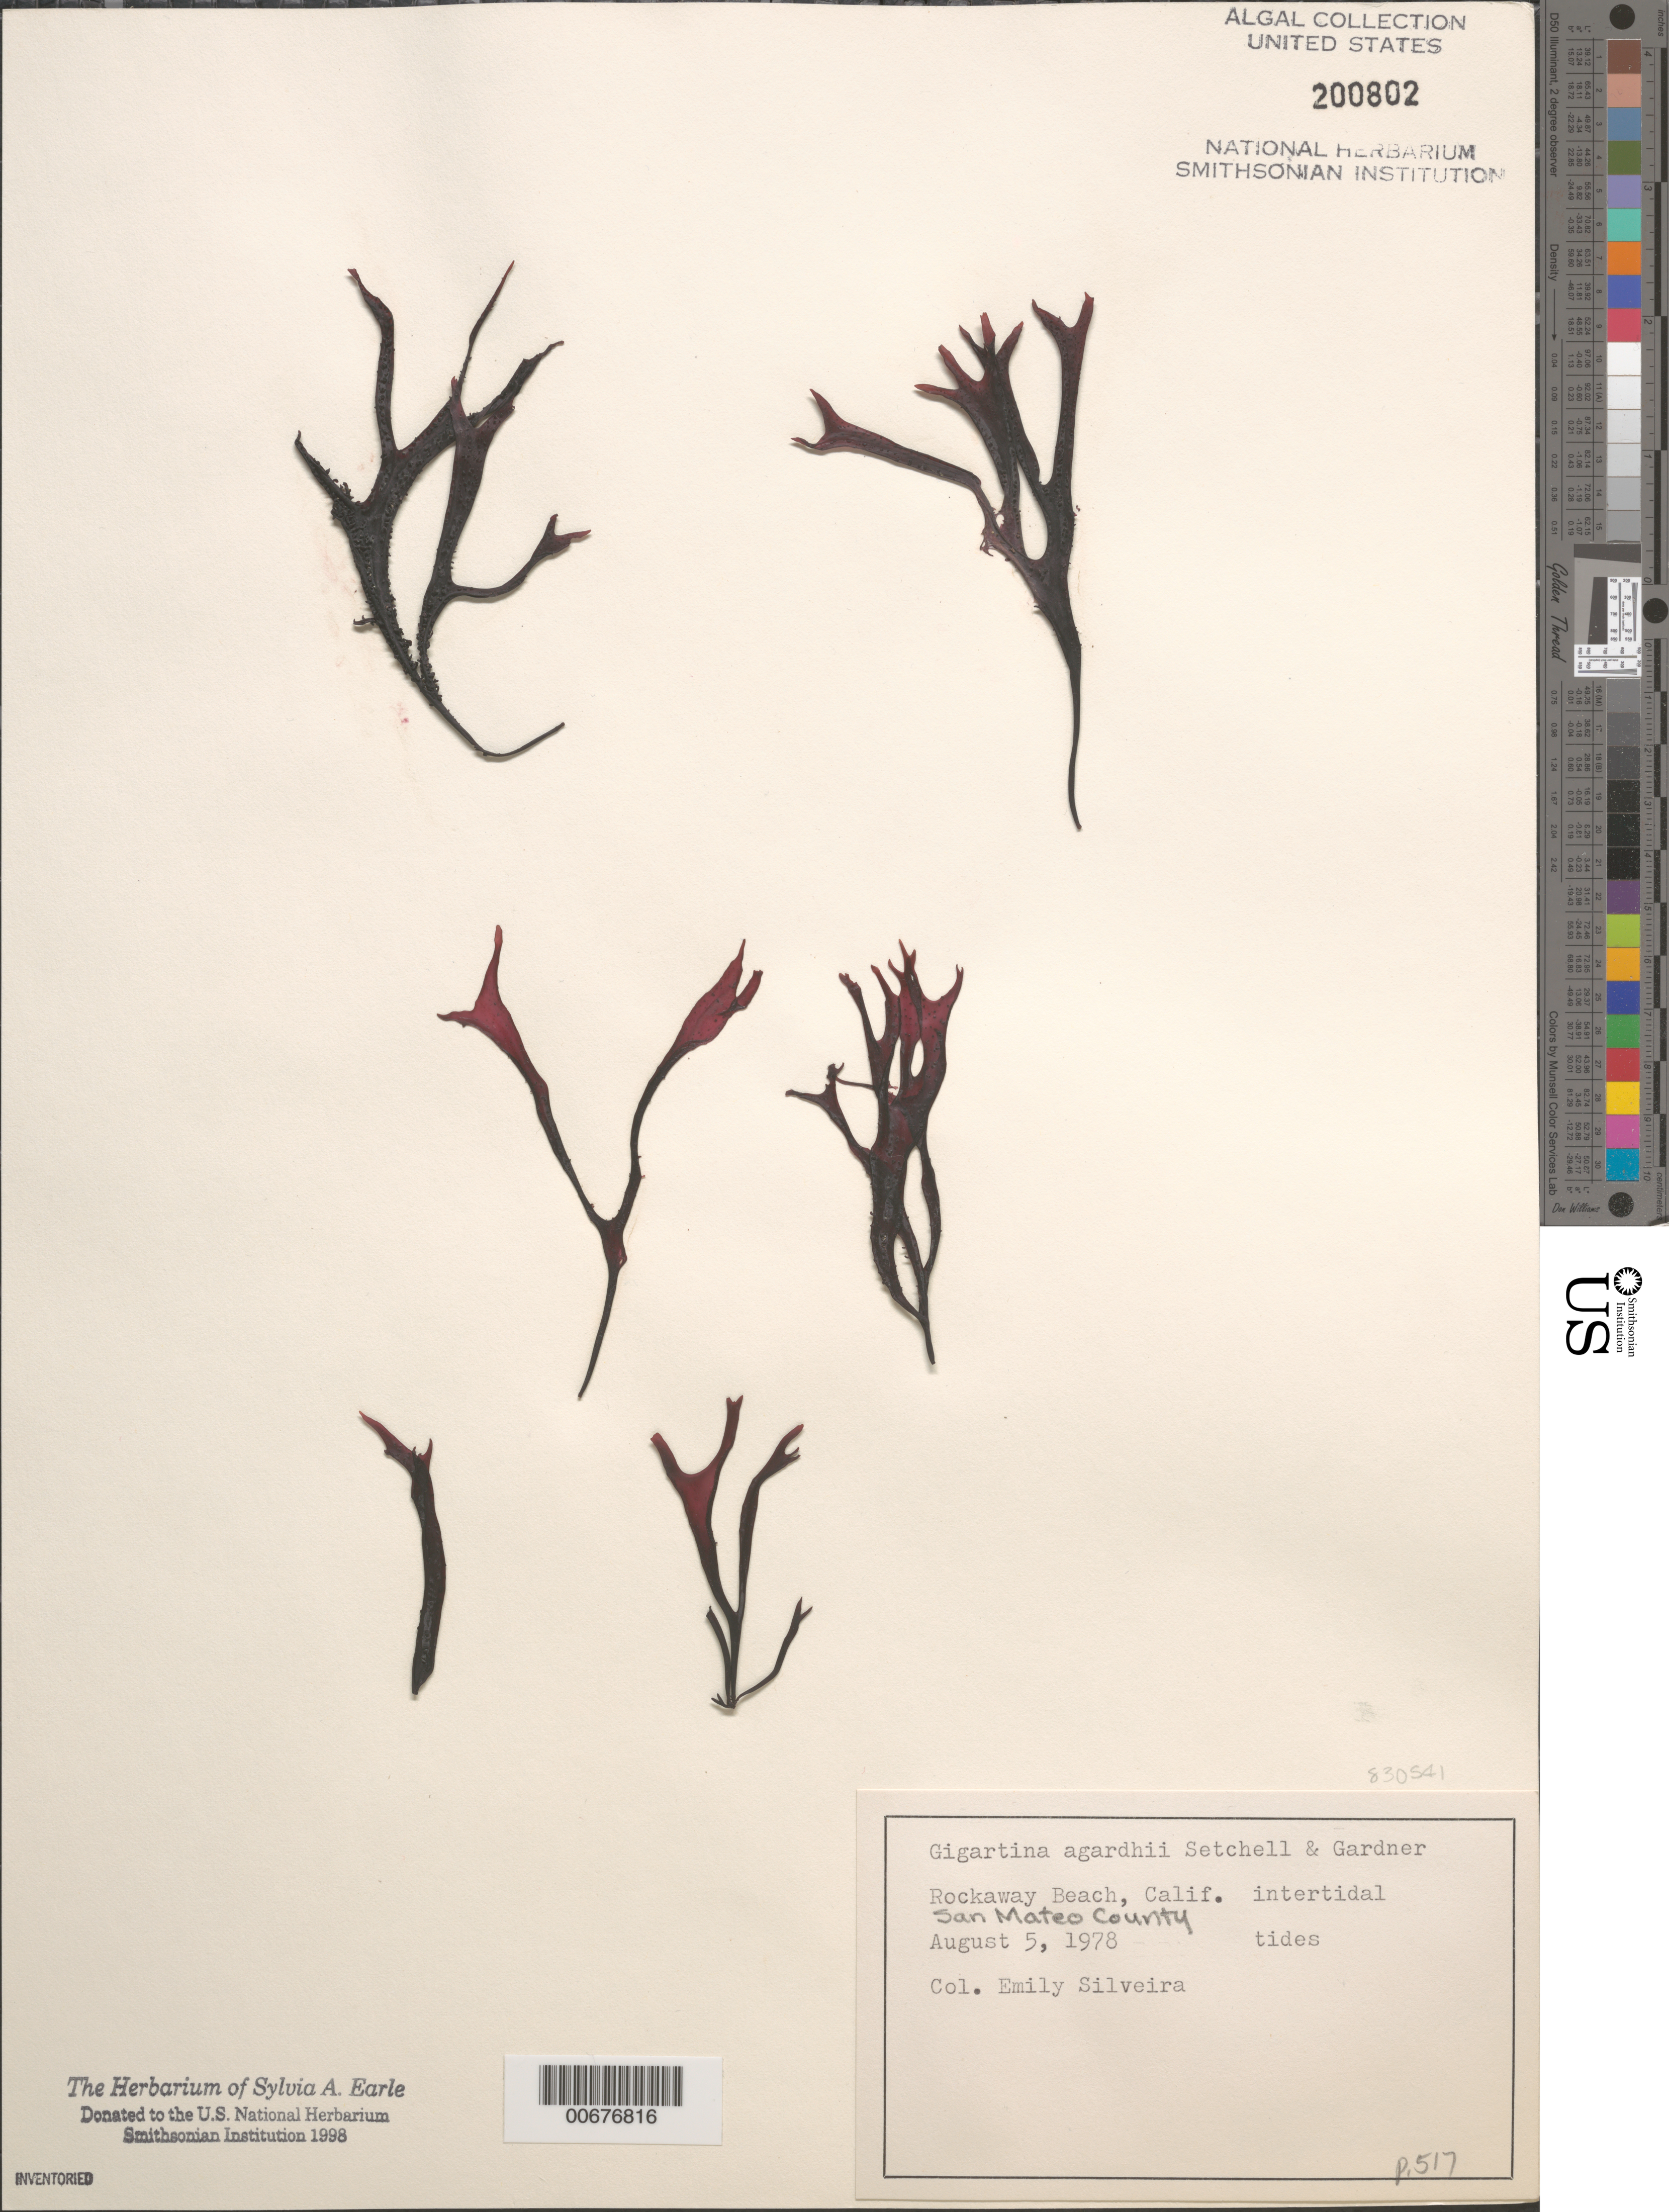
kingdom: Plantae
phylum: Rhodophyta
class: Florideophyceae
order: Gigartinales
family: Phyllophoraceae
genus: Mastocarpus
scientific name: Mastocarpus agardhii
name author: (Setchell & N.L. Gardner) S.C. Lindstrom et al.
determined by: Algae name updating Project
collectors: E. A. Silveira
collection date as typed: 05 Aug 1978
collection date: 1978-08-05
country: United States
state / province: California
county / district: San Mateo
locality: Rockaway Beach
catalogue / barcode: US 200802